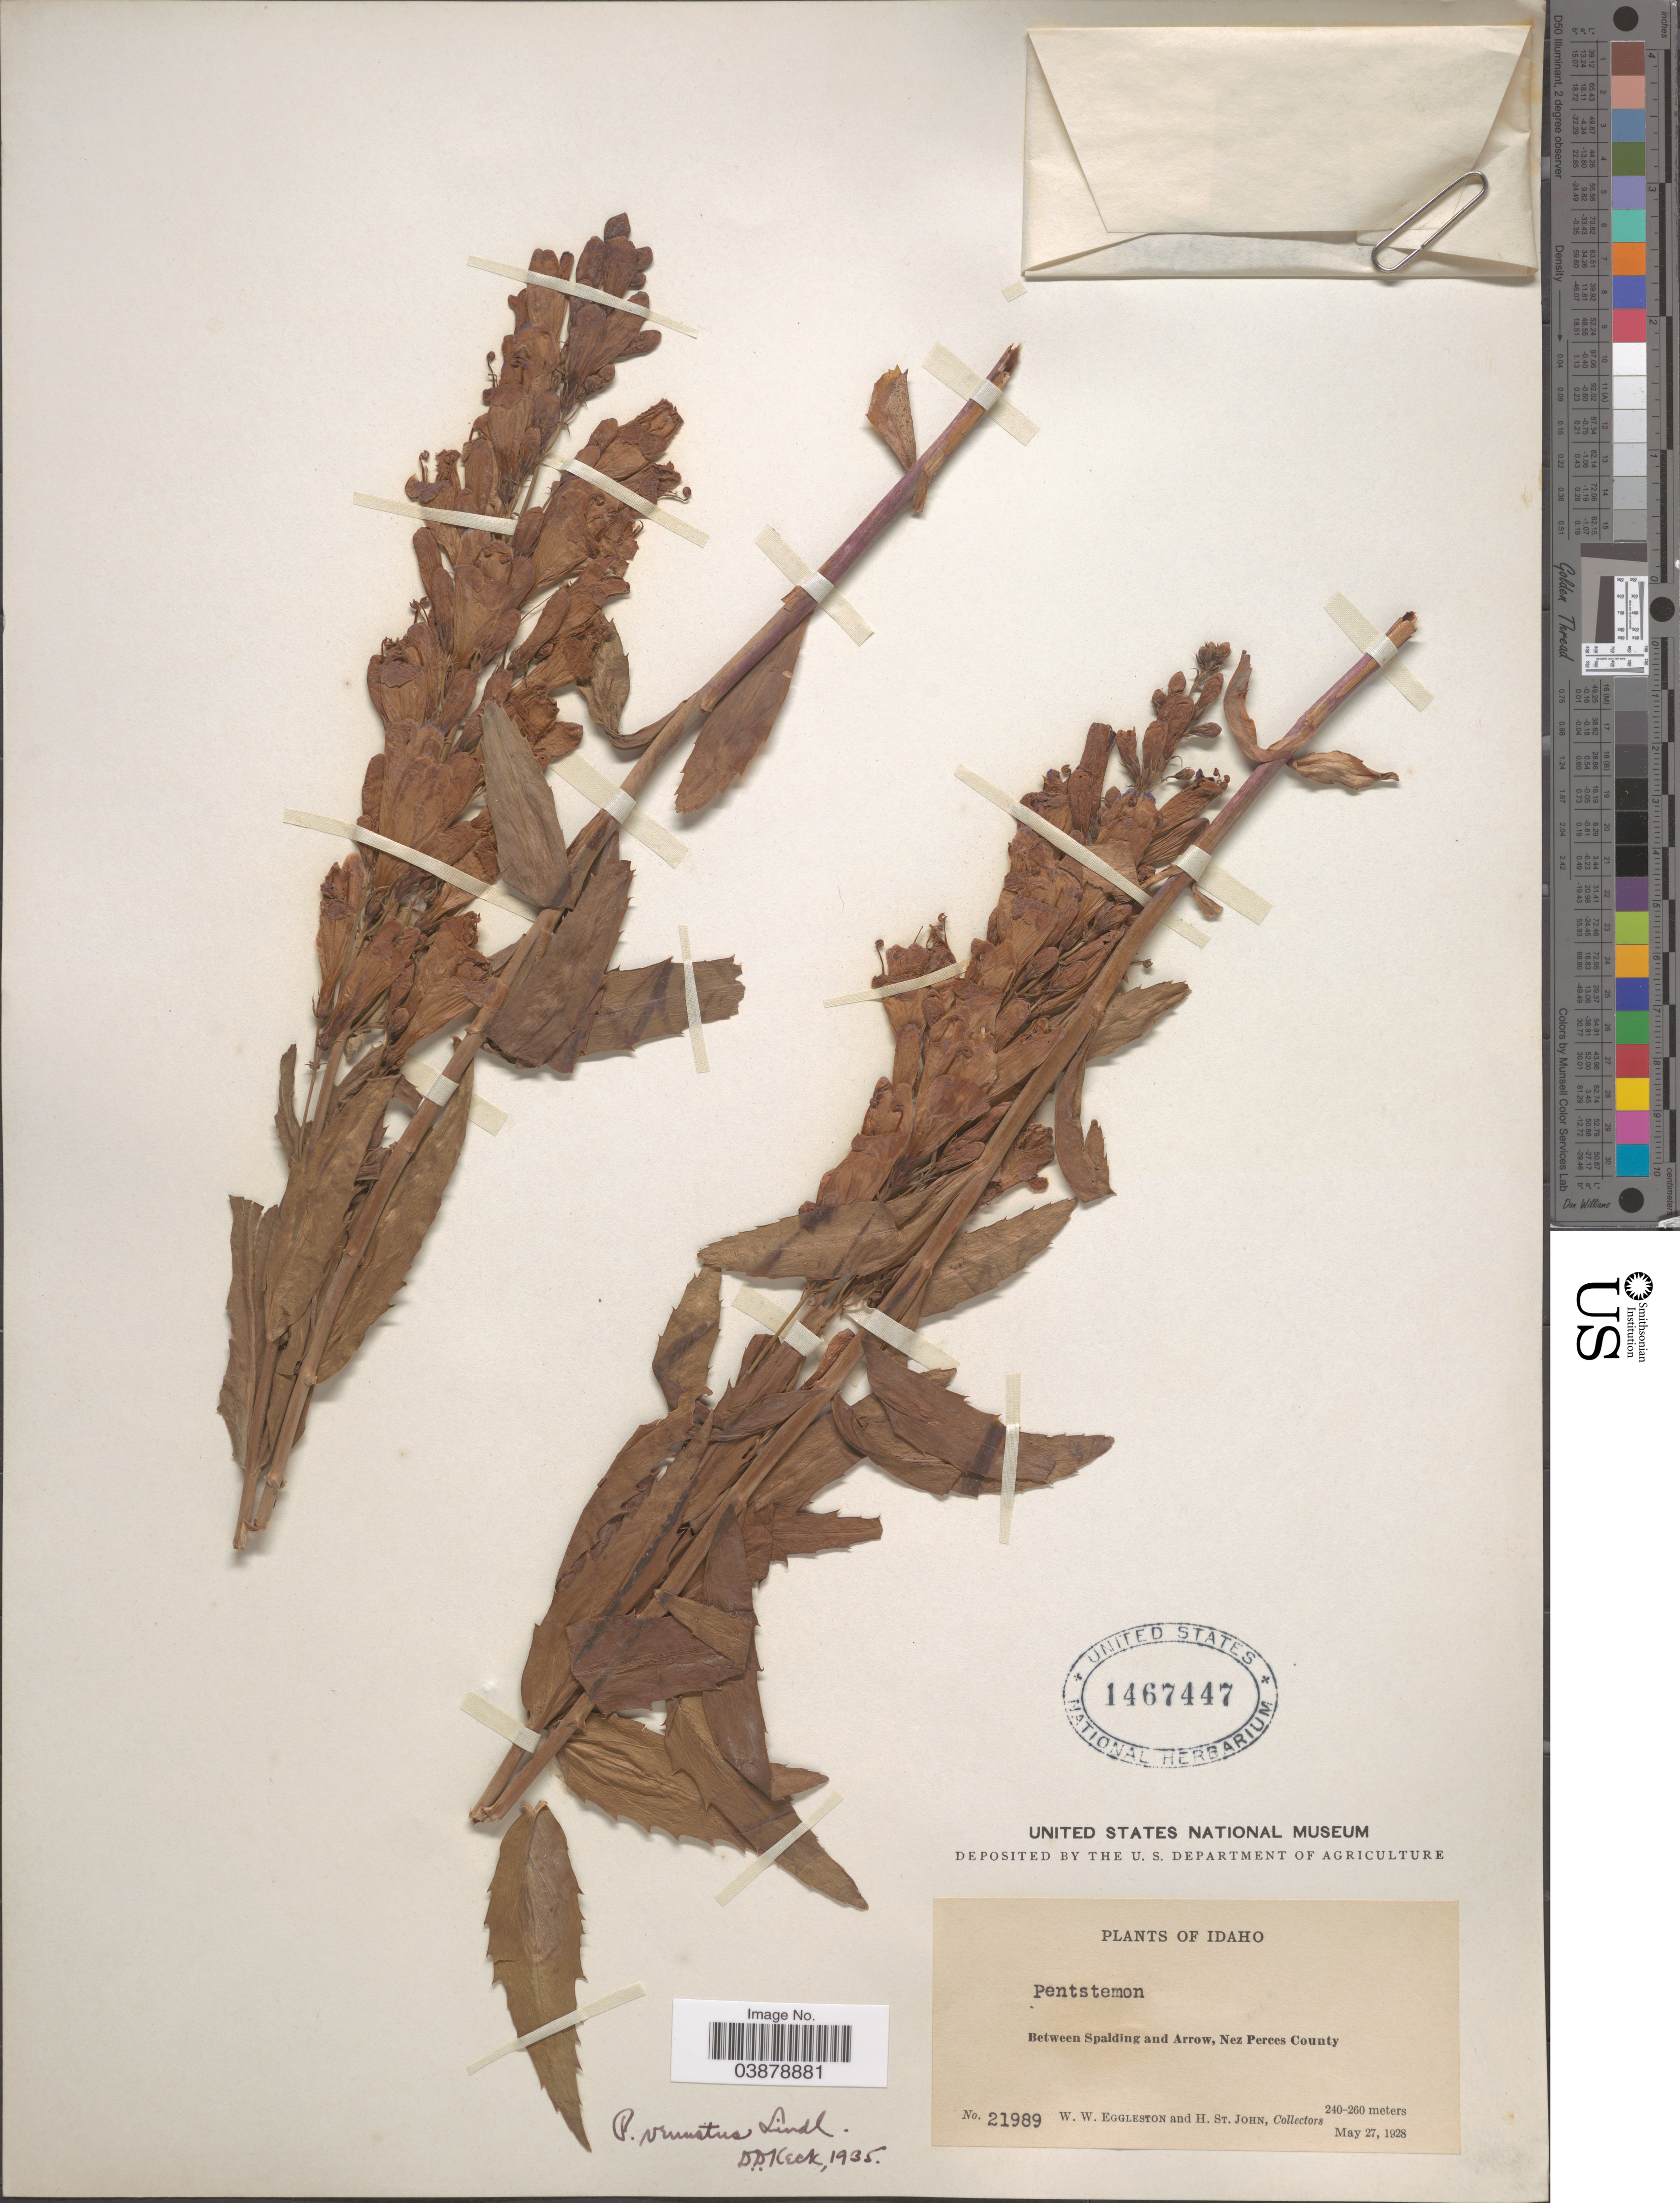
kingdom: Plantae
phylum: Tracheophyta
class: Magnoliopsida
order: Lamiales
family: Plantaginaceae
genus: Penstemon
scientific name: Penstemon venustus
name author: Douglas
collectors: W. W. Eggleston & H. St. John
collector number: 21989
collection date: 1928-05-27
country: United States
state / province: Idaho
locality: Between Spalding and Arrow, Nez Perces County.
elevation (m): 240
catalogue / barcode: US 1467447